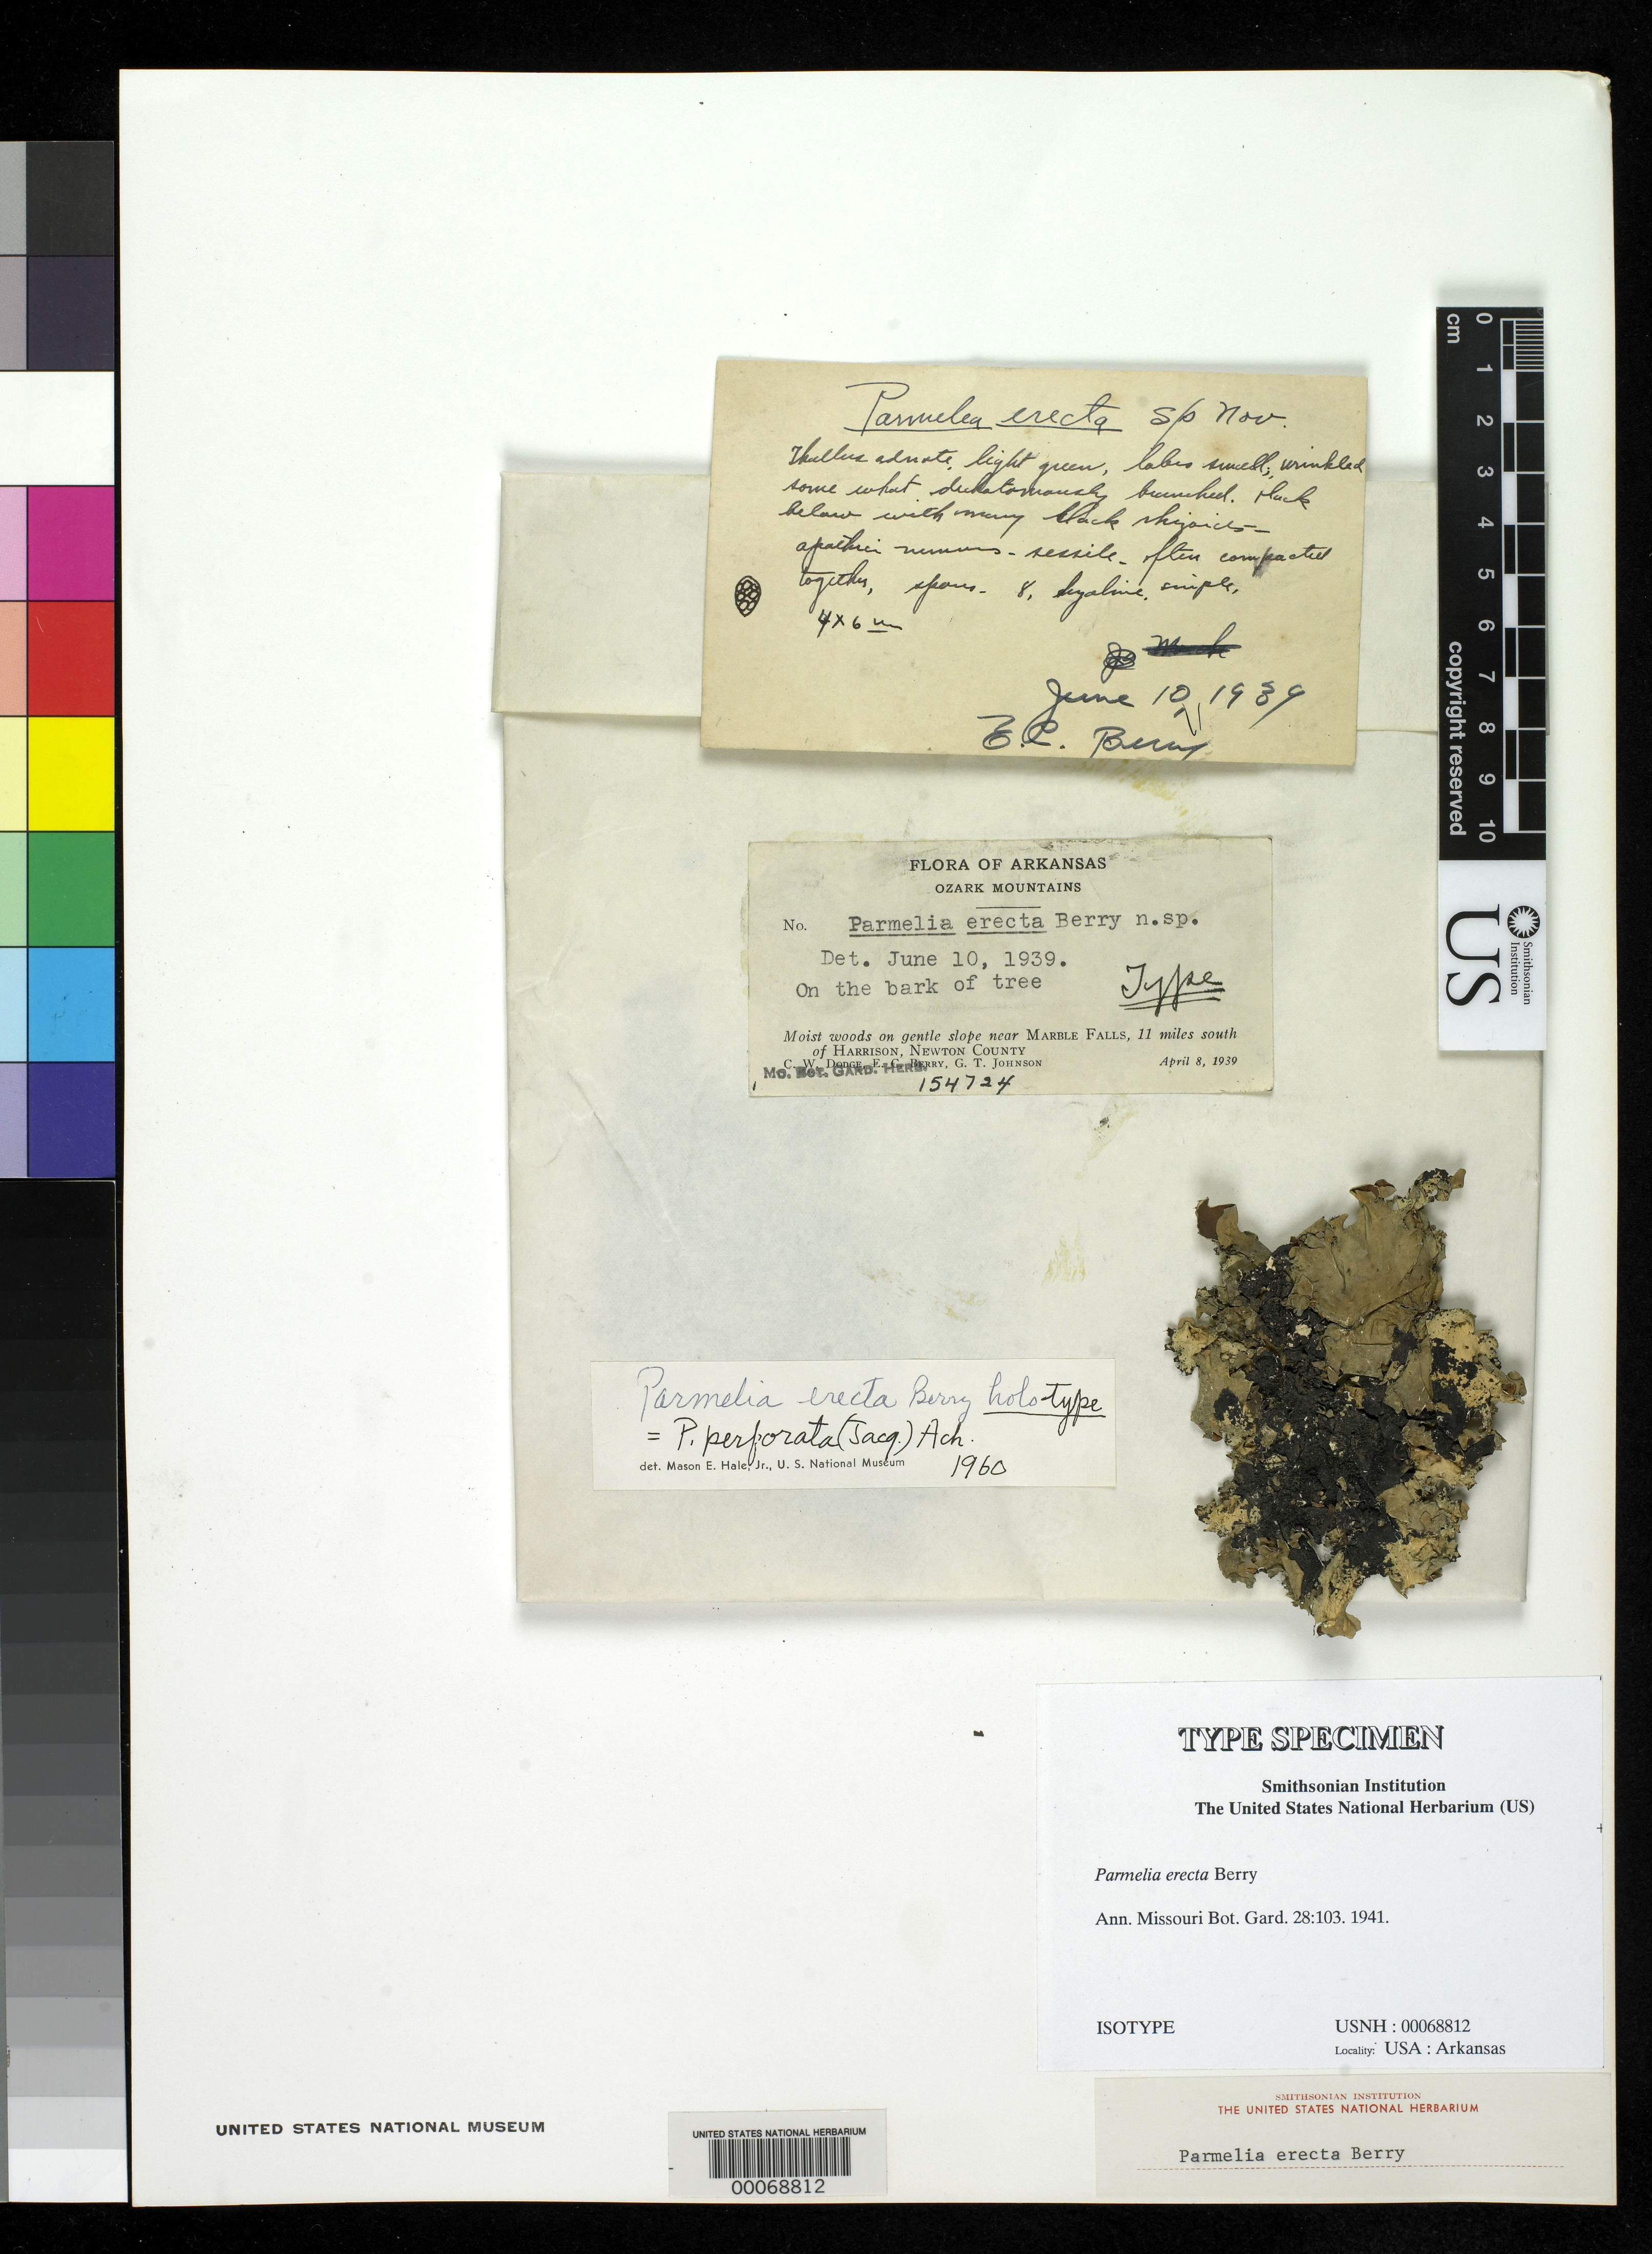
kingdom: Fungi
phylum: Ascomycota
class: Lecanoromycetes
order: Lecanorales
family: Parmeliaceae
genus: Parmelia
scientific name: Parmelia erecta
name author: E.C. Berry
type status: Holotype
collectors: C. Dodge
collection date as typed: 08 Apr 1939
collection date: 1939-04-08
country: United States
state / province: Arkansas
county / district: Newton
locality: Slope near Marble Falls, 11 mi S of Harrison.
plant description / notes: Originally recorded as isotype, but apparently the holotype. Transferred from MO?